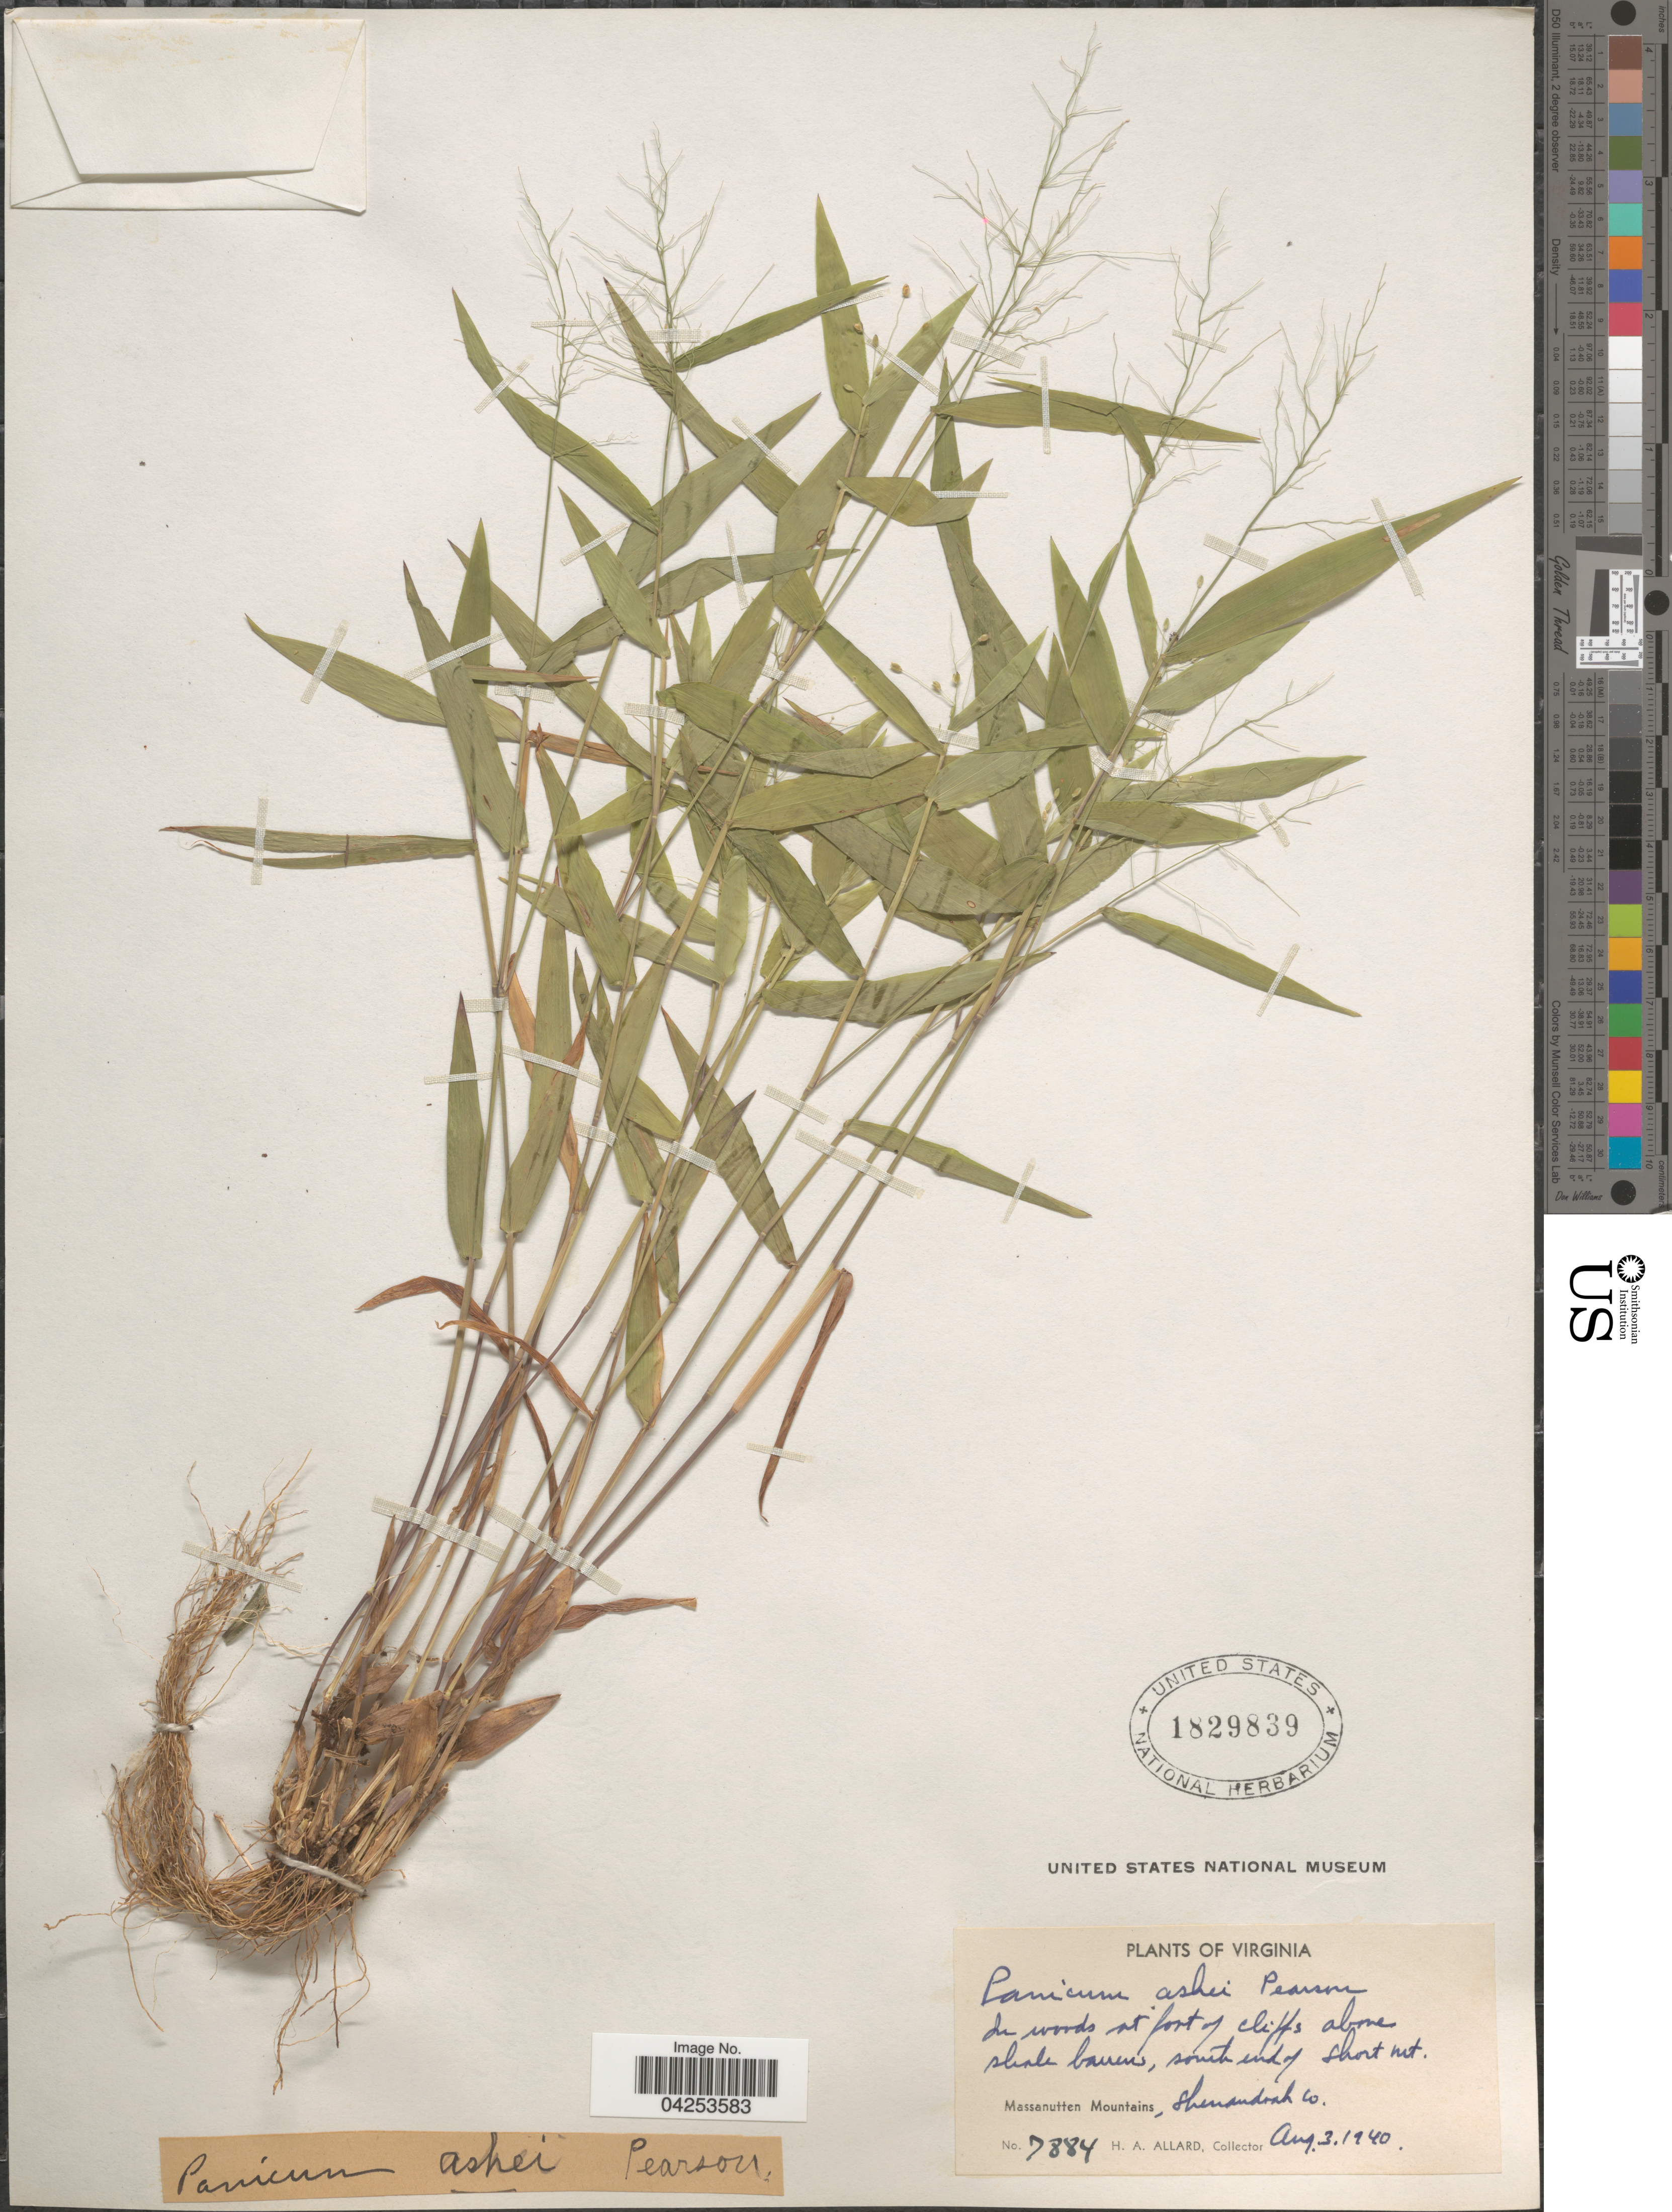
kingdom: Plantae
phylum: Tracheophyta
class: Liliopsida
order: Poales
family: Poaceae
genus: Dichanthelium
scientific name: Dichanthelium commutatum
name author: (Schult.) Gould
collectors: H. A. Allard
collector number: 7884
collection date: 1940-08-03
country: United States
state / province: Virginia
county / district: Shenandoah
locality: In woods at foot of cliffs above shale barren, south end of Short Mt. Massanutten Mountains, Shenandoah Co.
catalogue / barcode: US 1829839